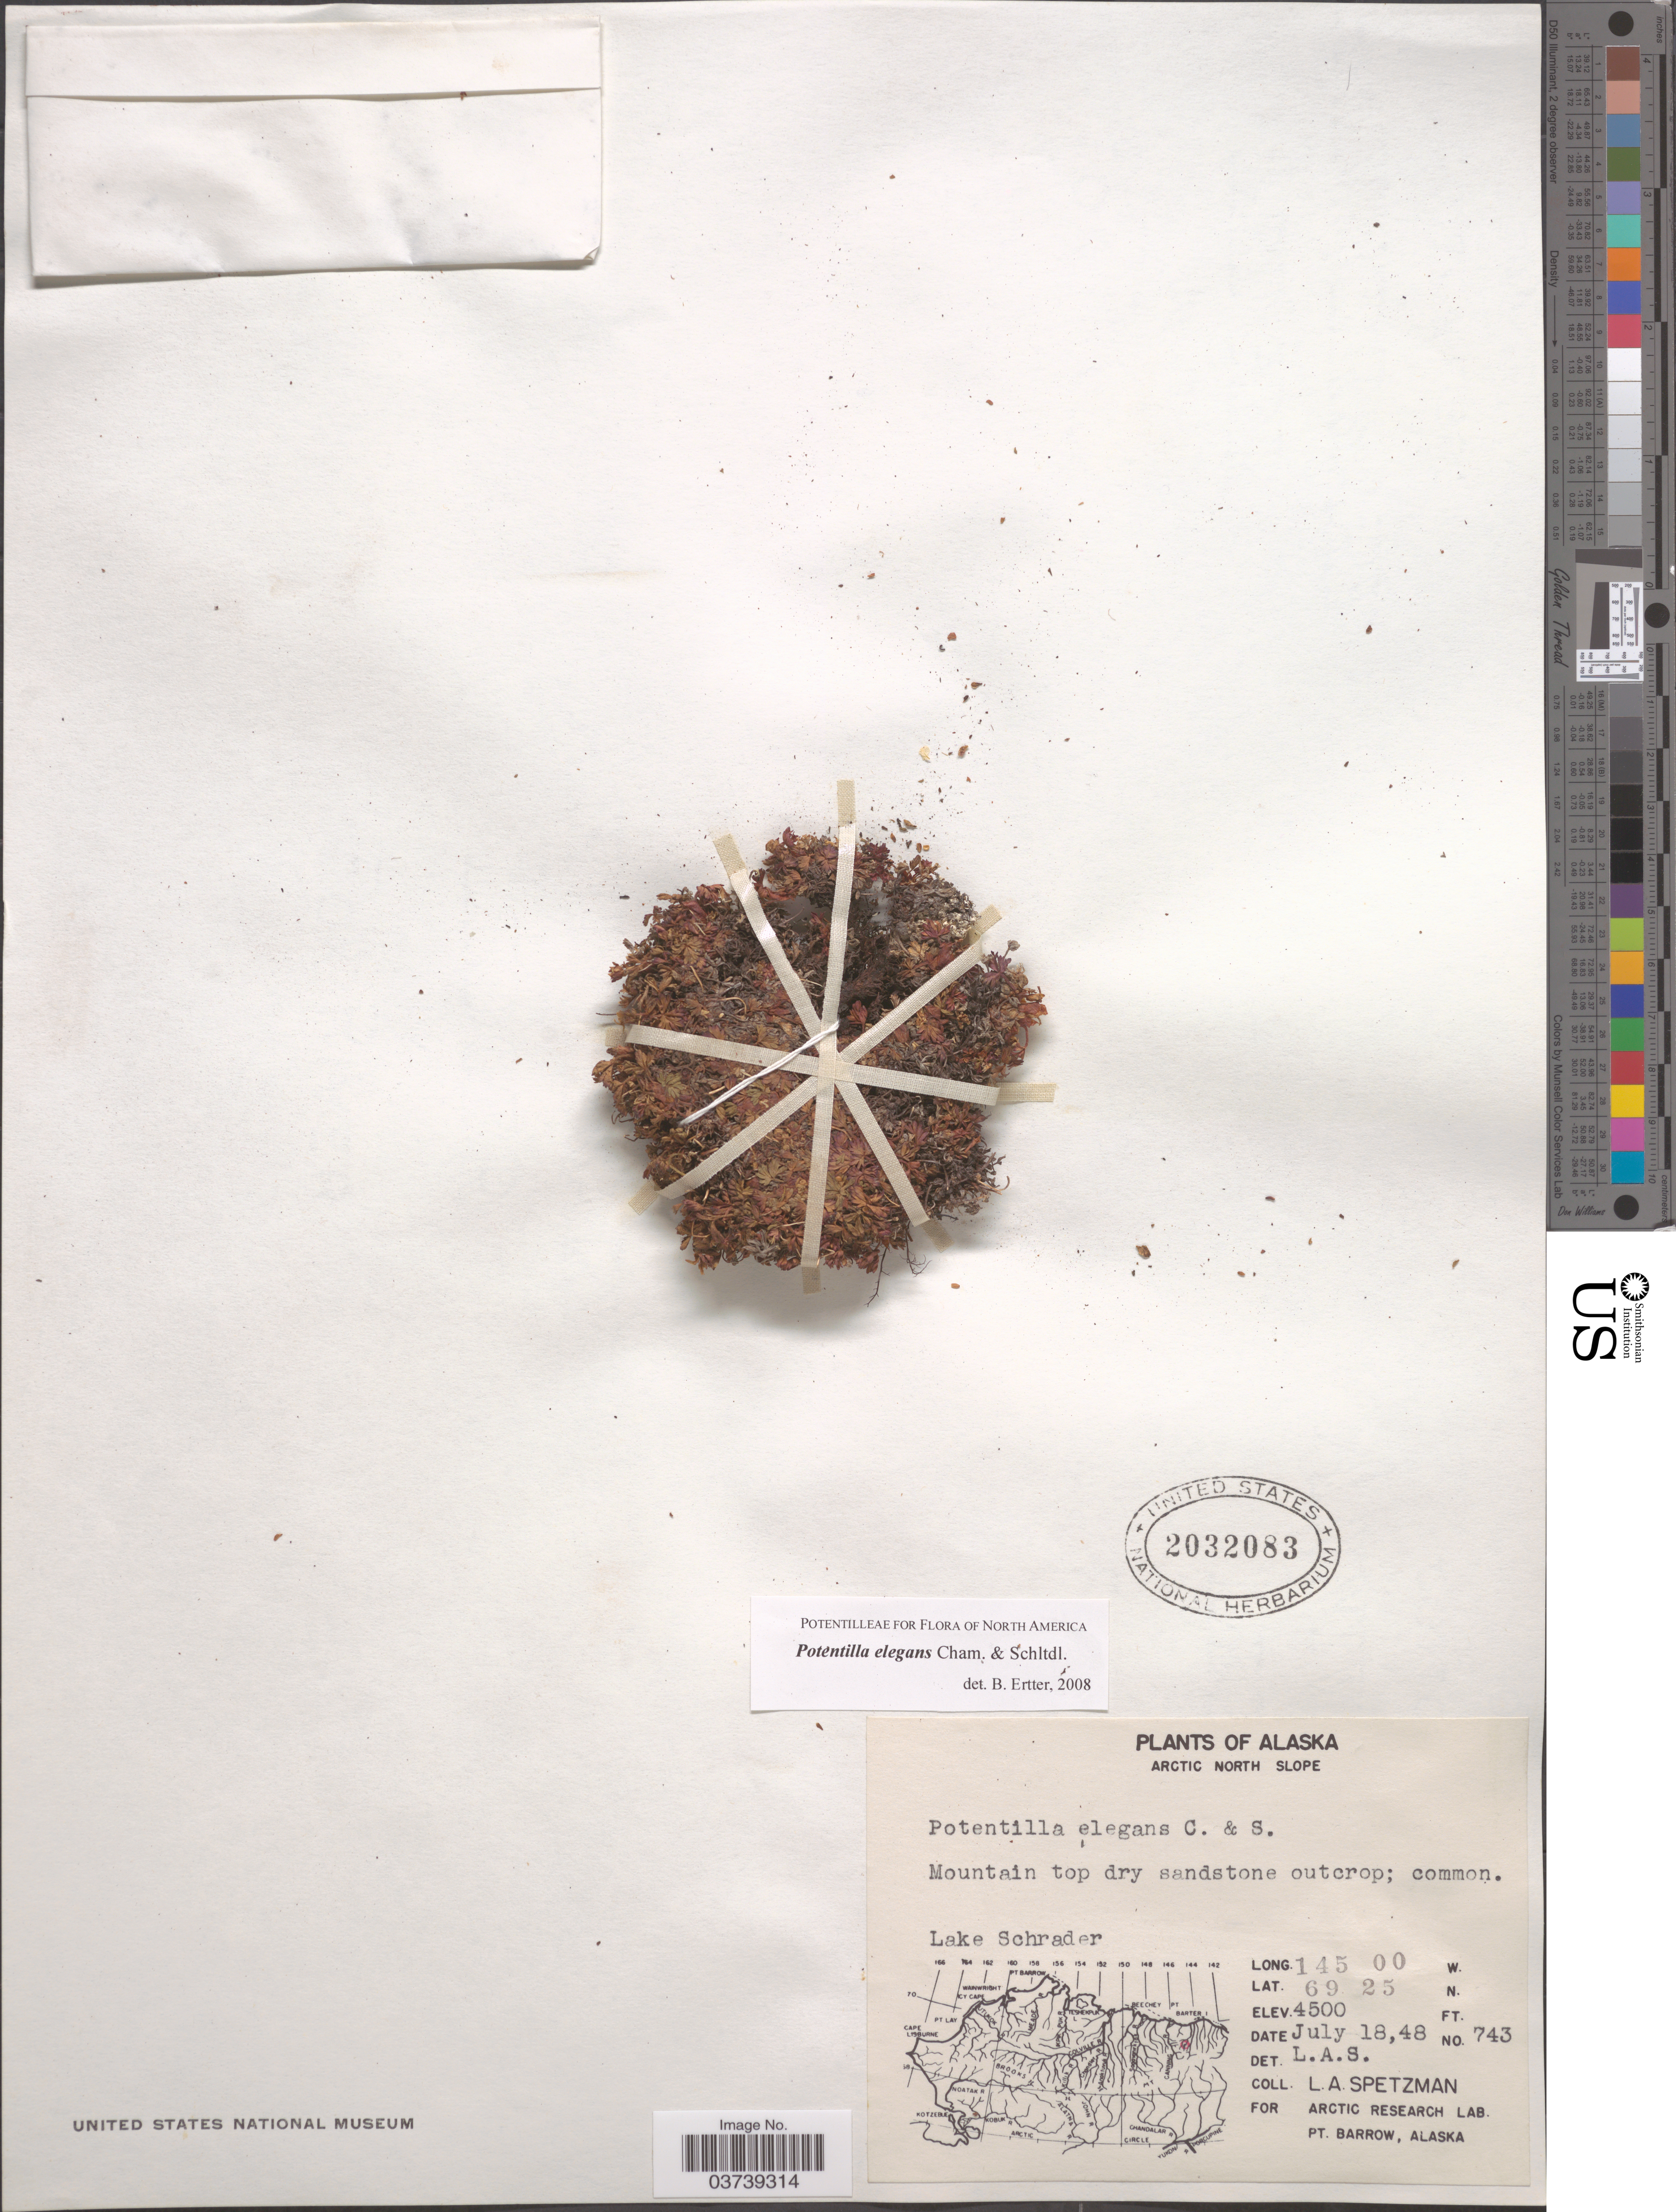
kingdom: Plantae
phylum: Tracheophyta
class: Magnoliopsida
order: Rosales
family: Rosaceae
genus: Potentilla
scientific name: Potentilla elegans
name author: Cham. & Schltr.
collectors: L. Spetzman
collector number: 743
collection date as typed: Transcribed d/m/y: 18/7/48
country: United States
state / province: Alaska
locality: Arctic North Slope. Lake Schrader.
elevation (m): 1372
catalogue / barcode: US 2032083